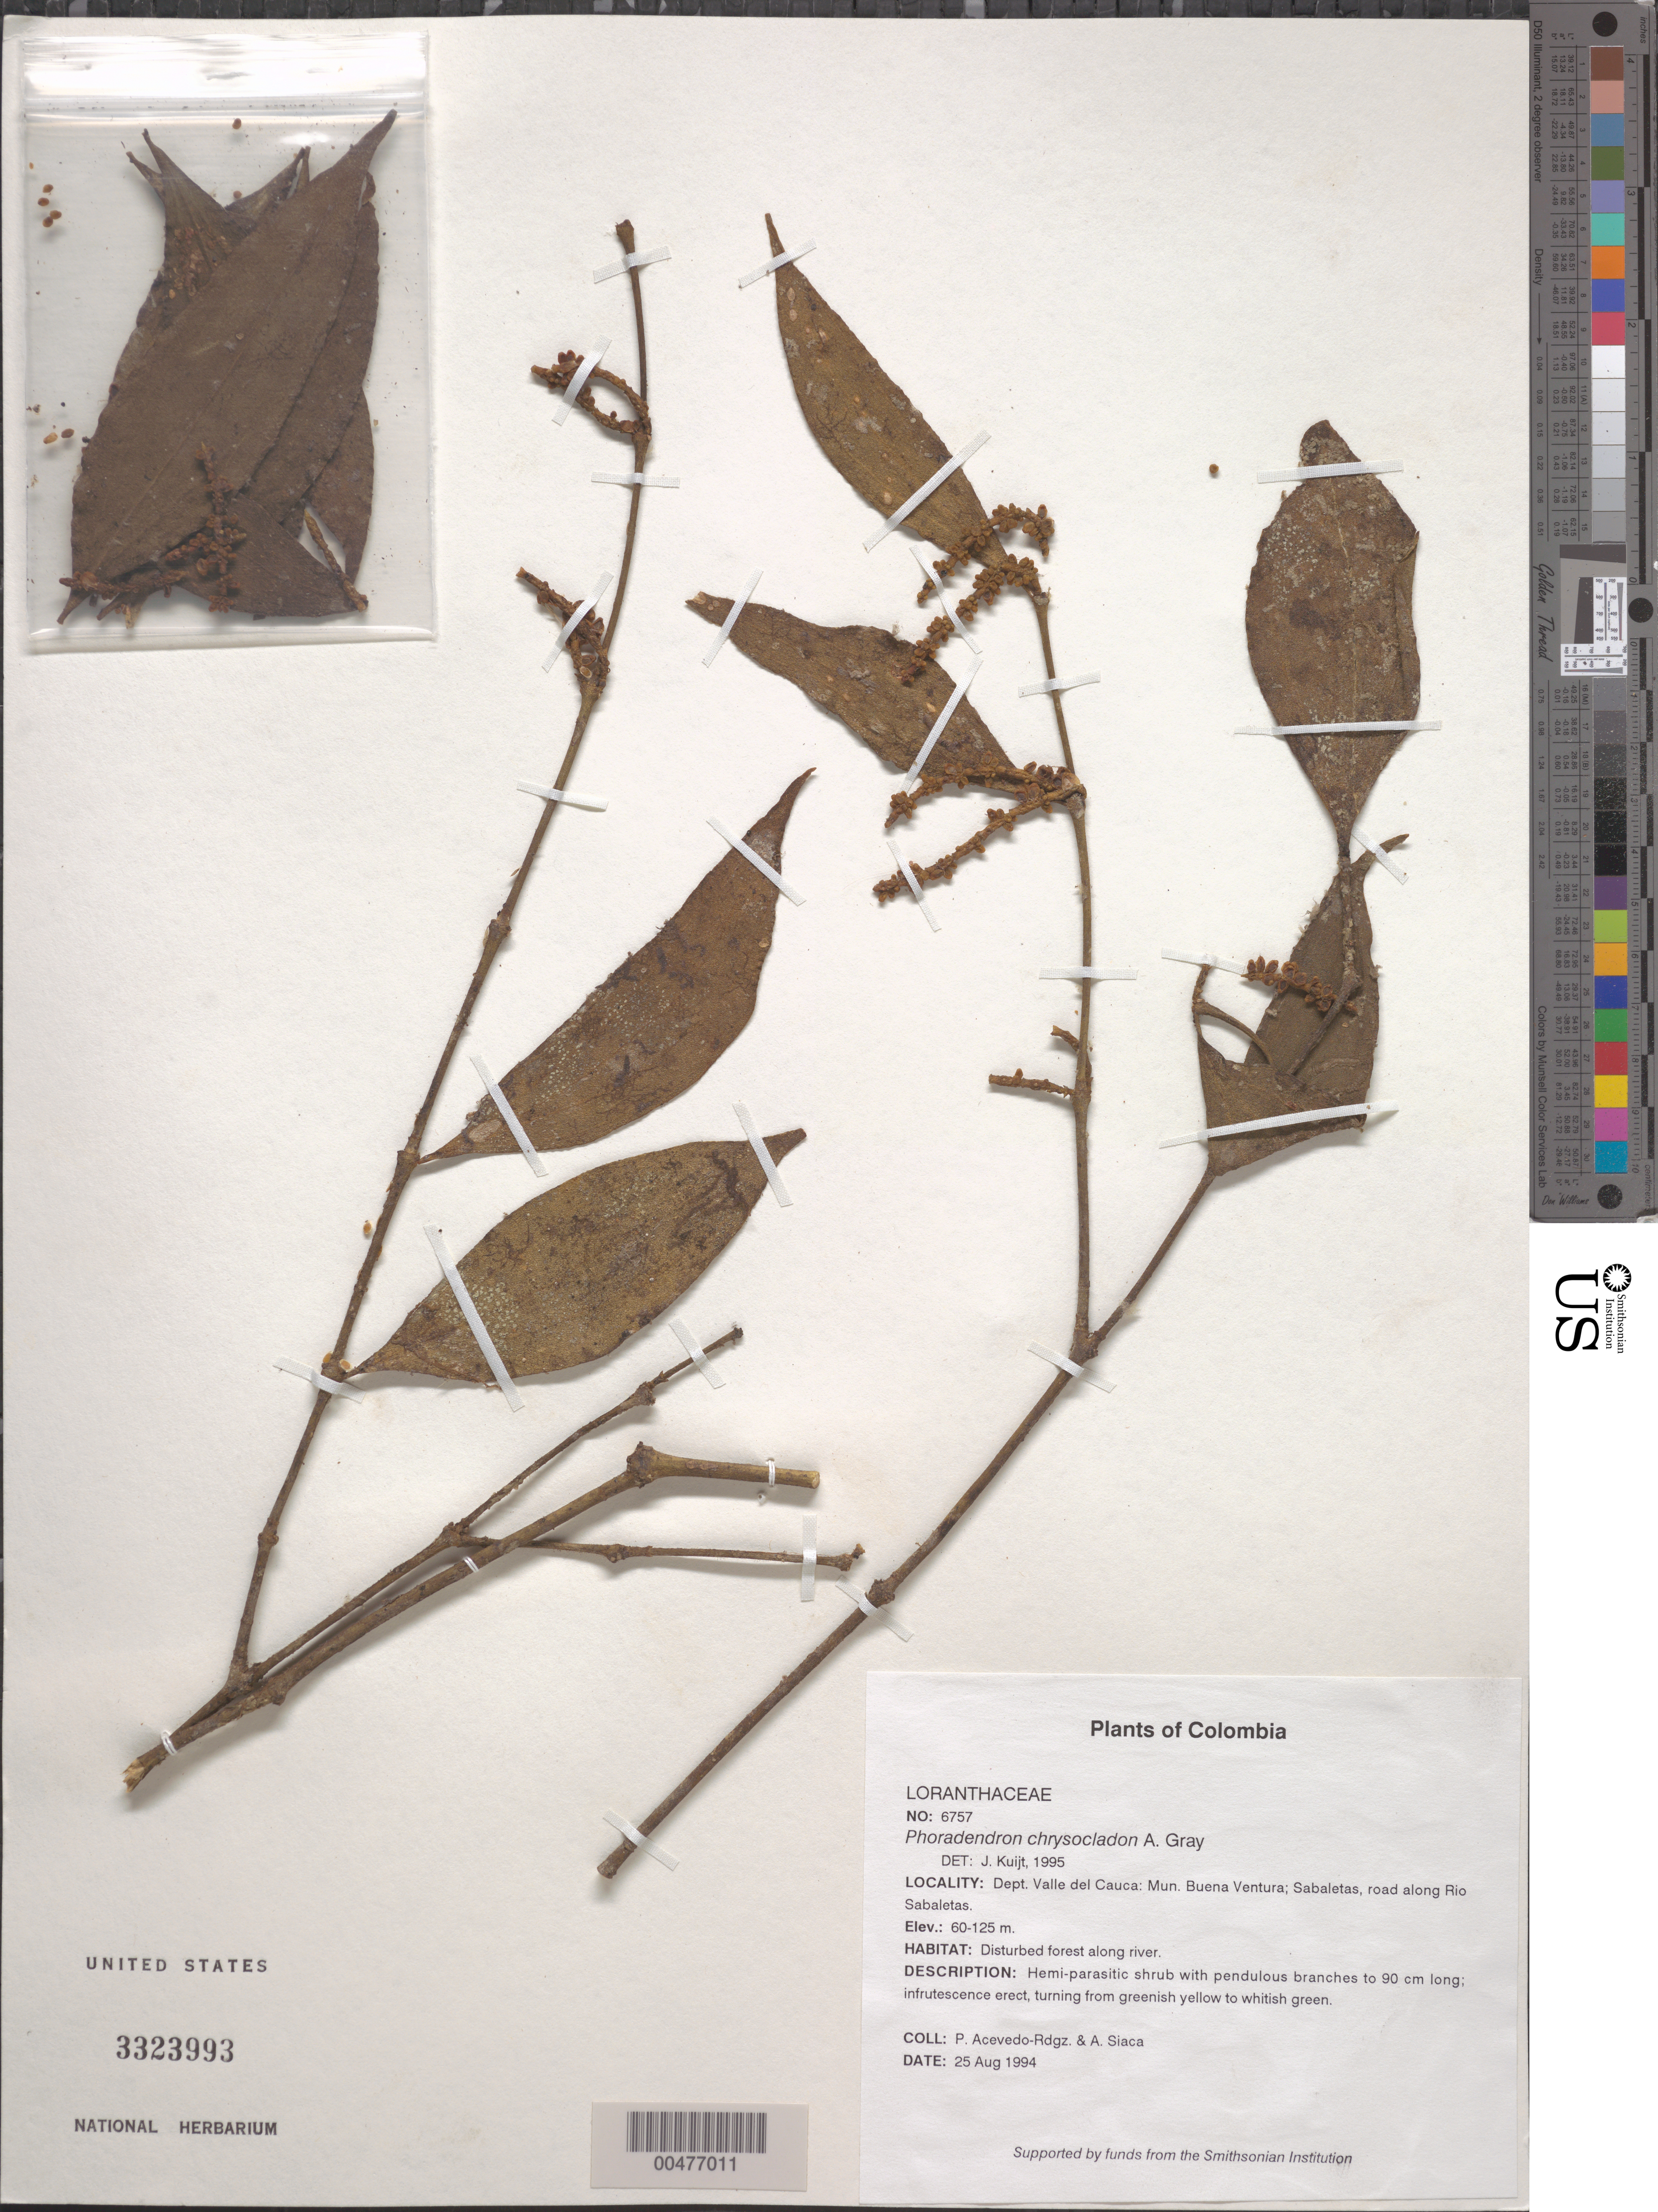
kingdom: Plantae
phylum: Tracheophyta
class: Magnoliopsida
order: Santalales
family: Viscaceae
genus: Phoradendron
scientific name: Phoradendron chrysocladon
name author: A. Gray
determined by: Kuijt, Job, (CANADA)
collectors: P. Acevedo-Rodr. & A. Siaca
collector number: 6757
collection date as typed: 25 Aug 1994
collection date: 1994-08-25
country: Colombia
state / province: Valle del Cauca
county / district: Buena Ventura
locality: Depart. Valle del Cauca; Mun. Buena Ventura; Sabaletas. Road along Río Sabaletas.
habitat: Disturbed forest along river.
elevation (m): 60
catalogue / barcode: US 3323993